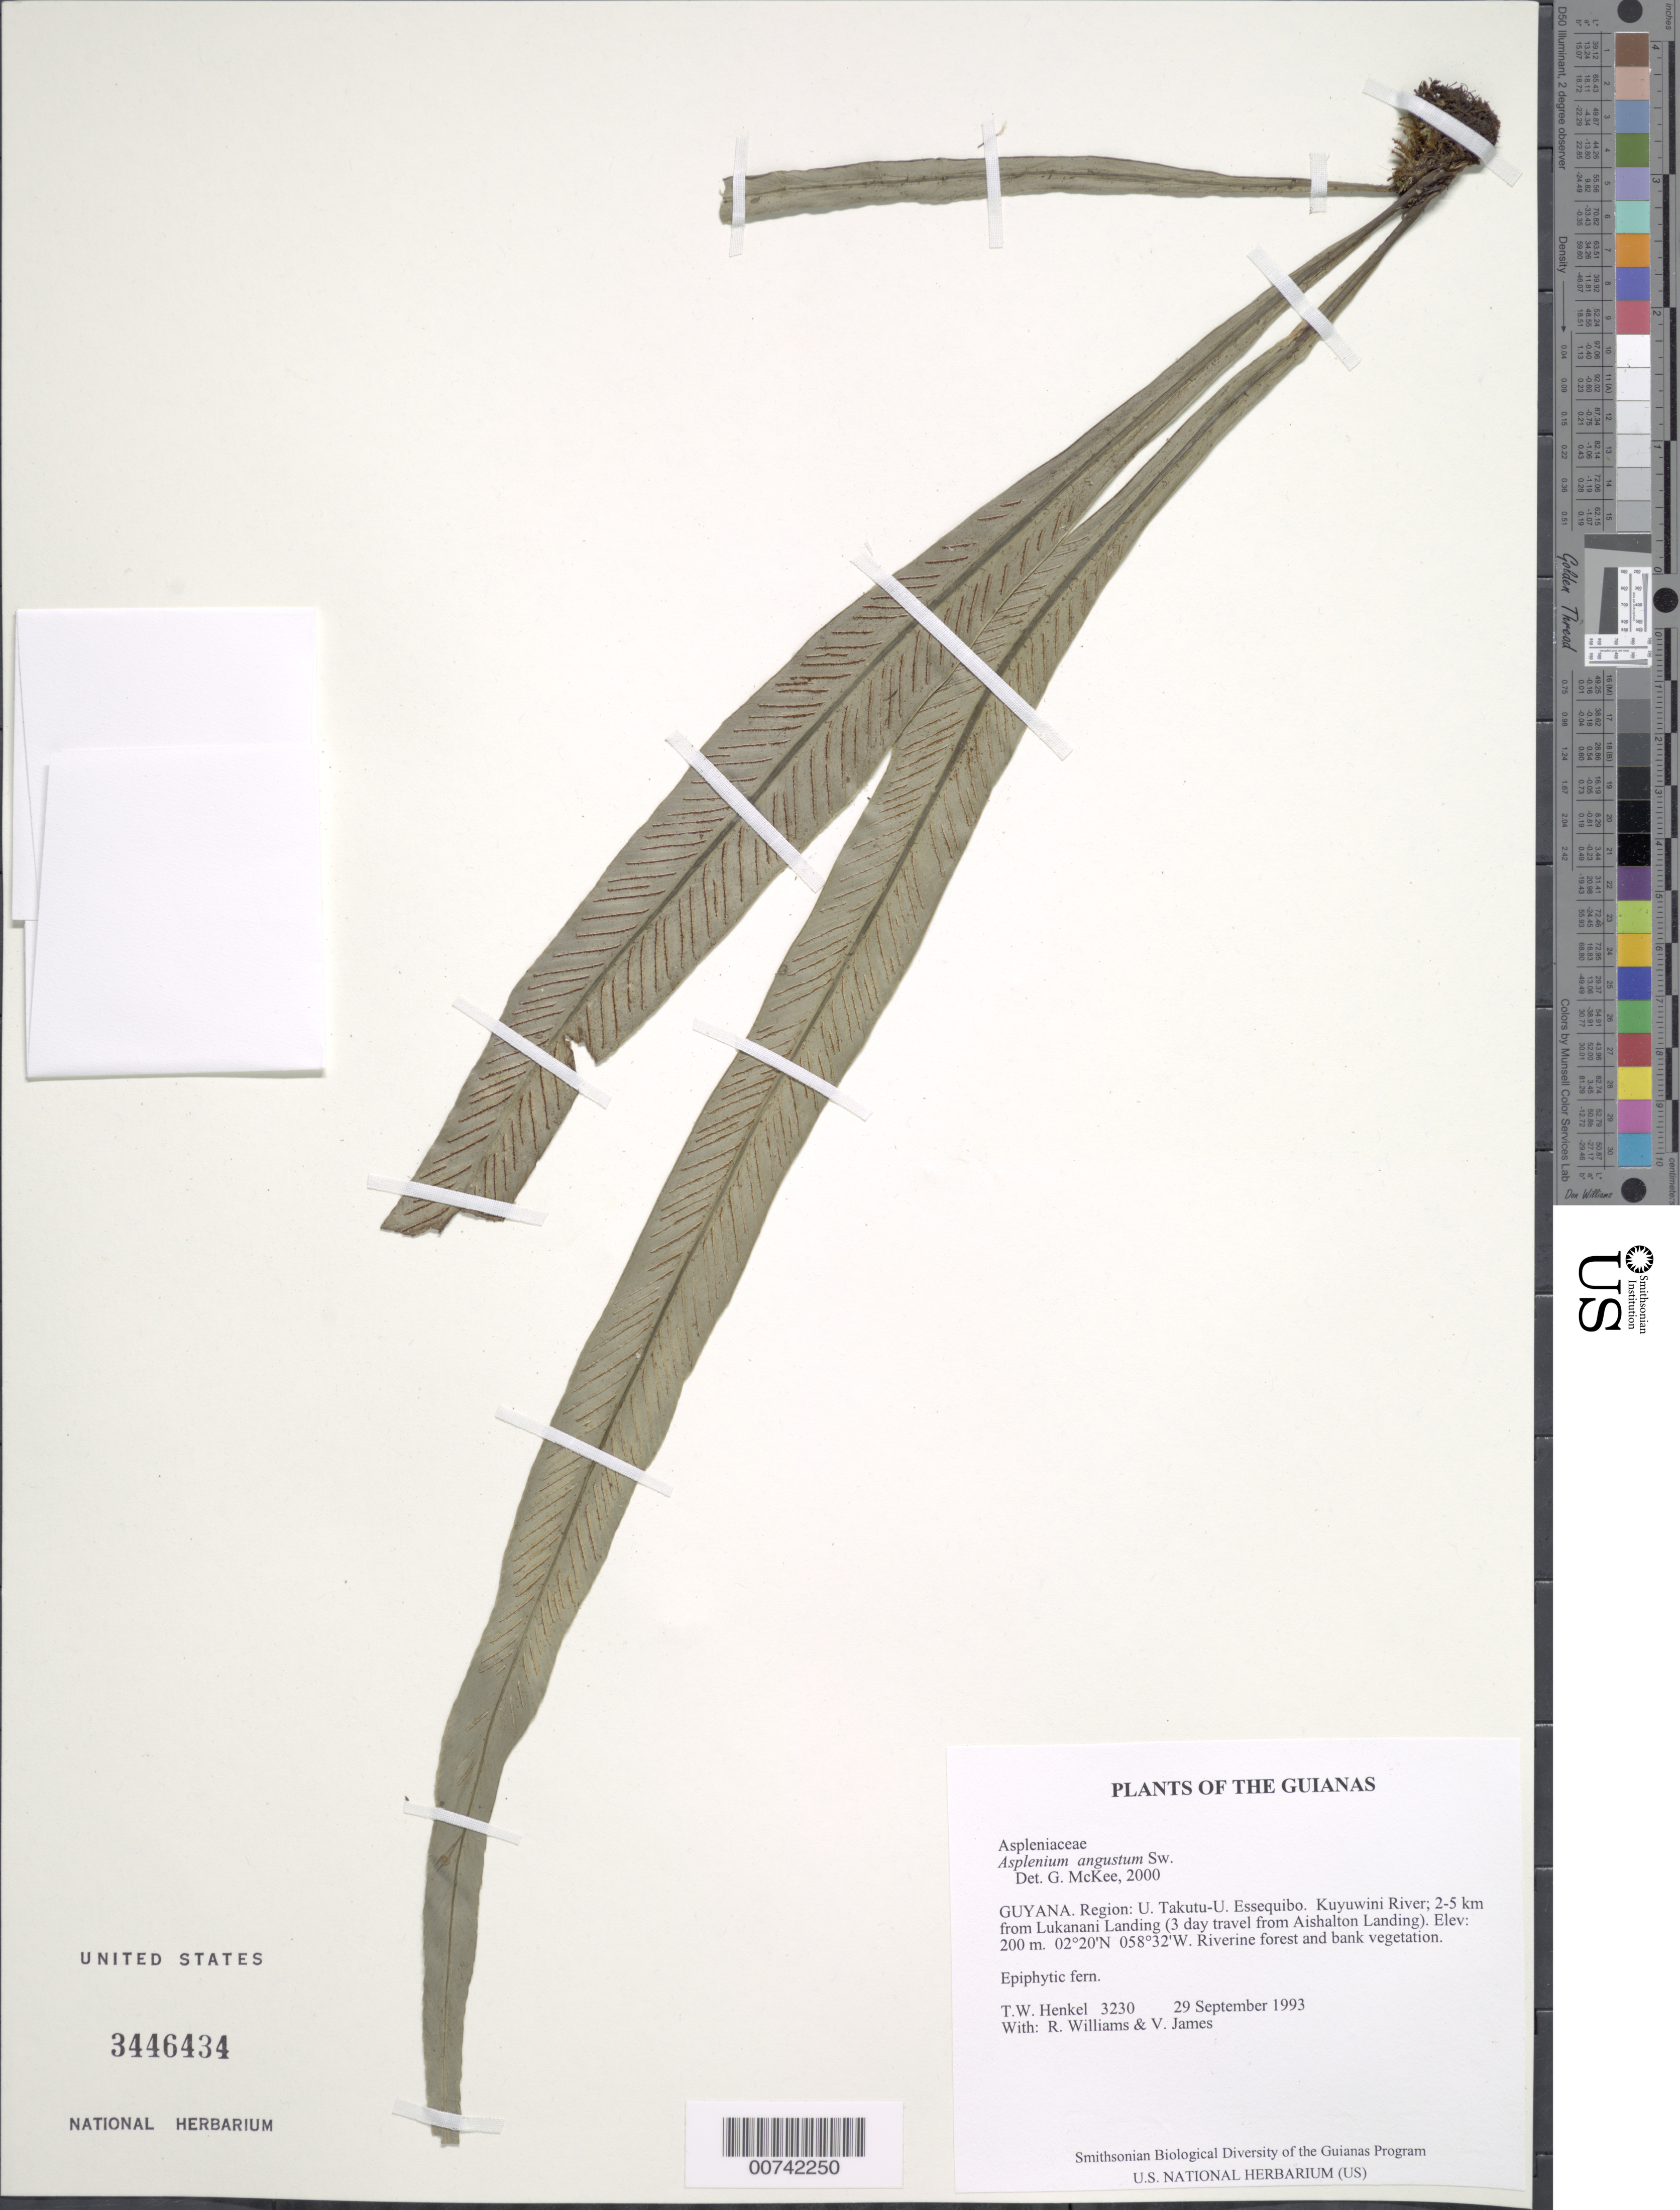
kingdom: Plantae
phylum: Tracheophyta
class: Polypodiopsida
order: Polypodiales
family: Aspleniaceae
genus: Asplenium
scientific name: Asplenium angustum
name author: Sw.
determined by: McKee, G. S., (US), NMNH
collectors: T. Henkel, R. Williams & V. James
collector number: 3230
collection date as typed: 29 September 1993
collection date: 1993-09-29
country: Guyana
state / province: U. Takutu-U. Essequibo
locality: Kuyuwini River; 2-5 km from Lukanani Landing (3 day travel from Aishalton Landing)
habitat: Riverine forest and bank vegetation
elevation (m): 200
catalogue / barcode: US 3446434